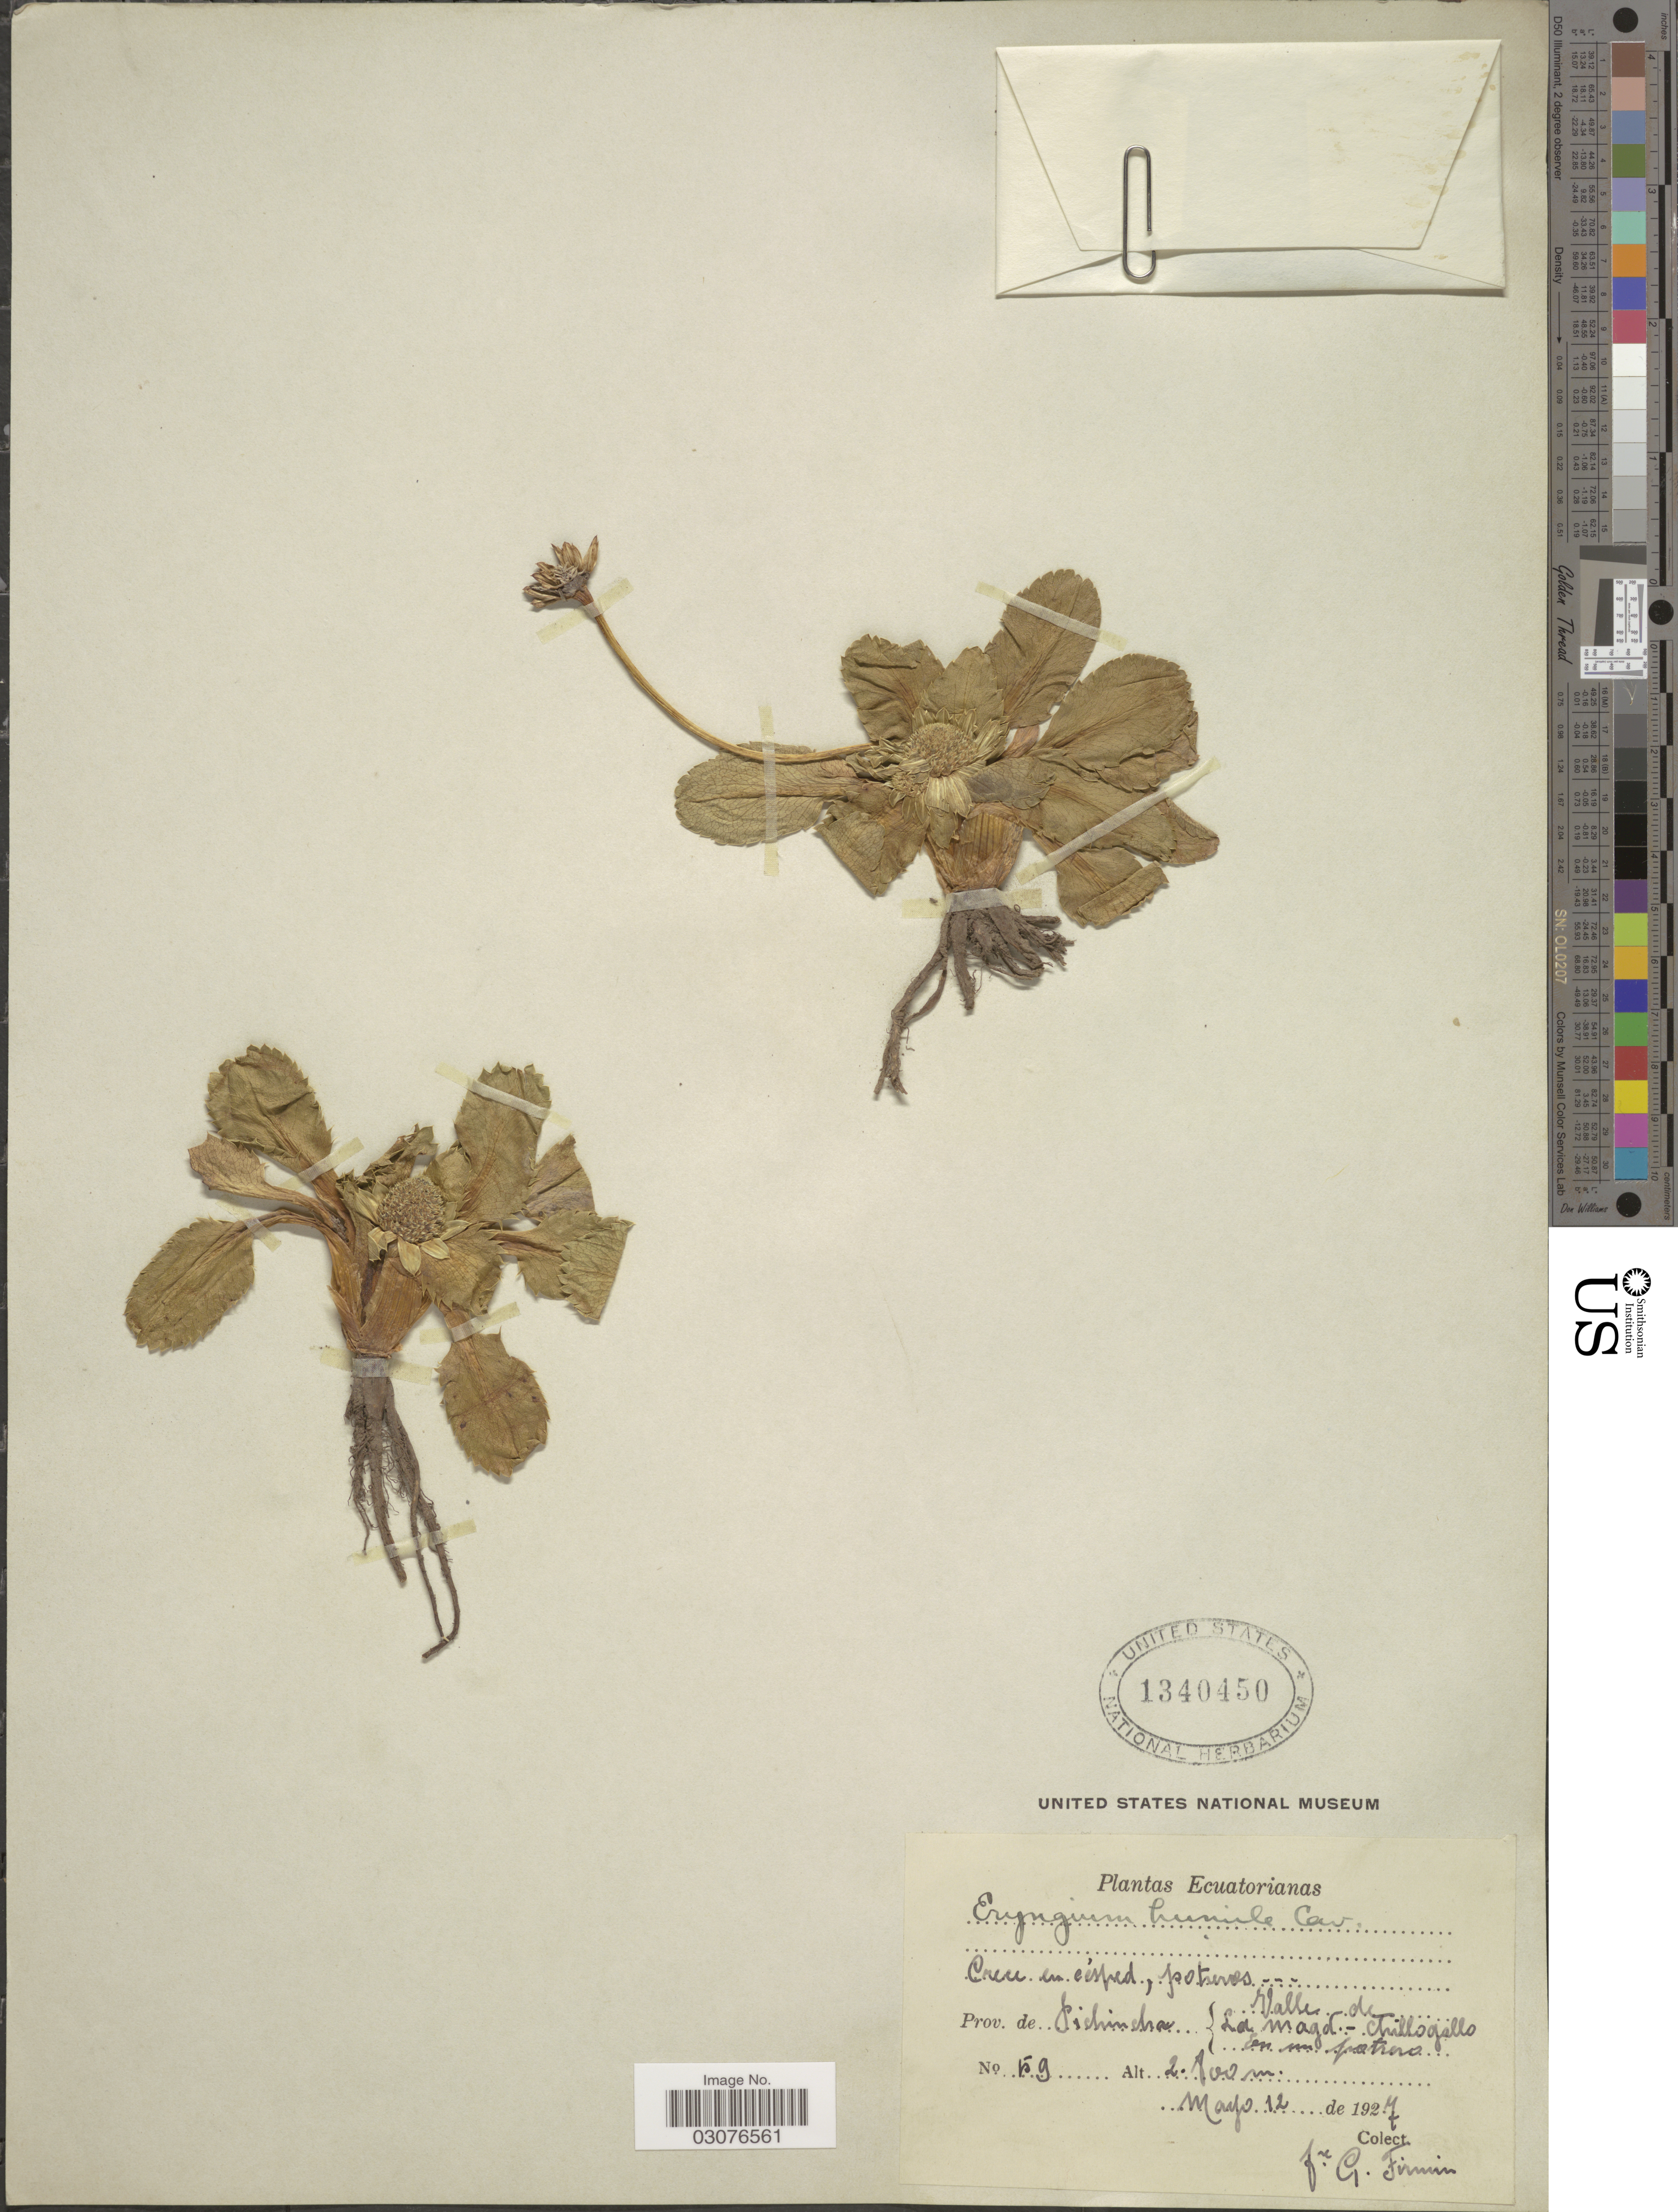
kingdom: Plantae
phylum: Tracheophyta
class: Magnoliopsida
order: Apiales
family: Apiaceae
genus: Eryngium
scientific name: Eryngium bourgatii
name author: Gouan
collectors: F. Firmin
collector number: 59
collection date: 1927-05-12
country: Ecuador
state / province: Pichincha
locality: Valle de La Magd. - Chillogallo En un potrero.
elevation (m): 2800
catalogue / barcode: US 1340450